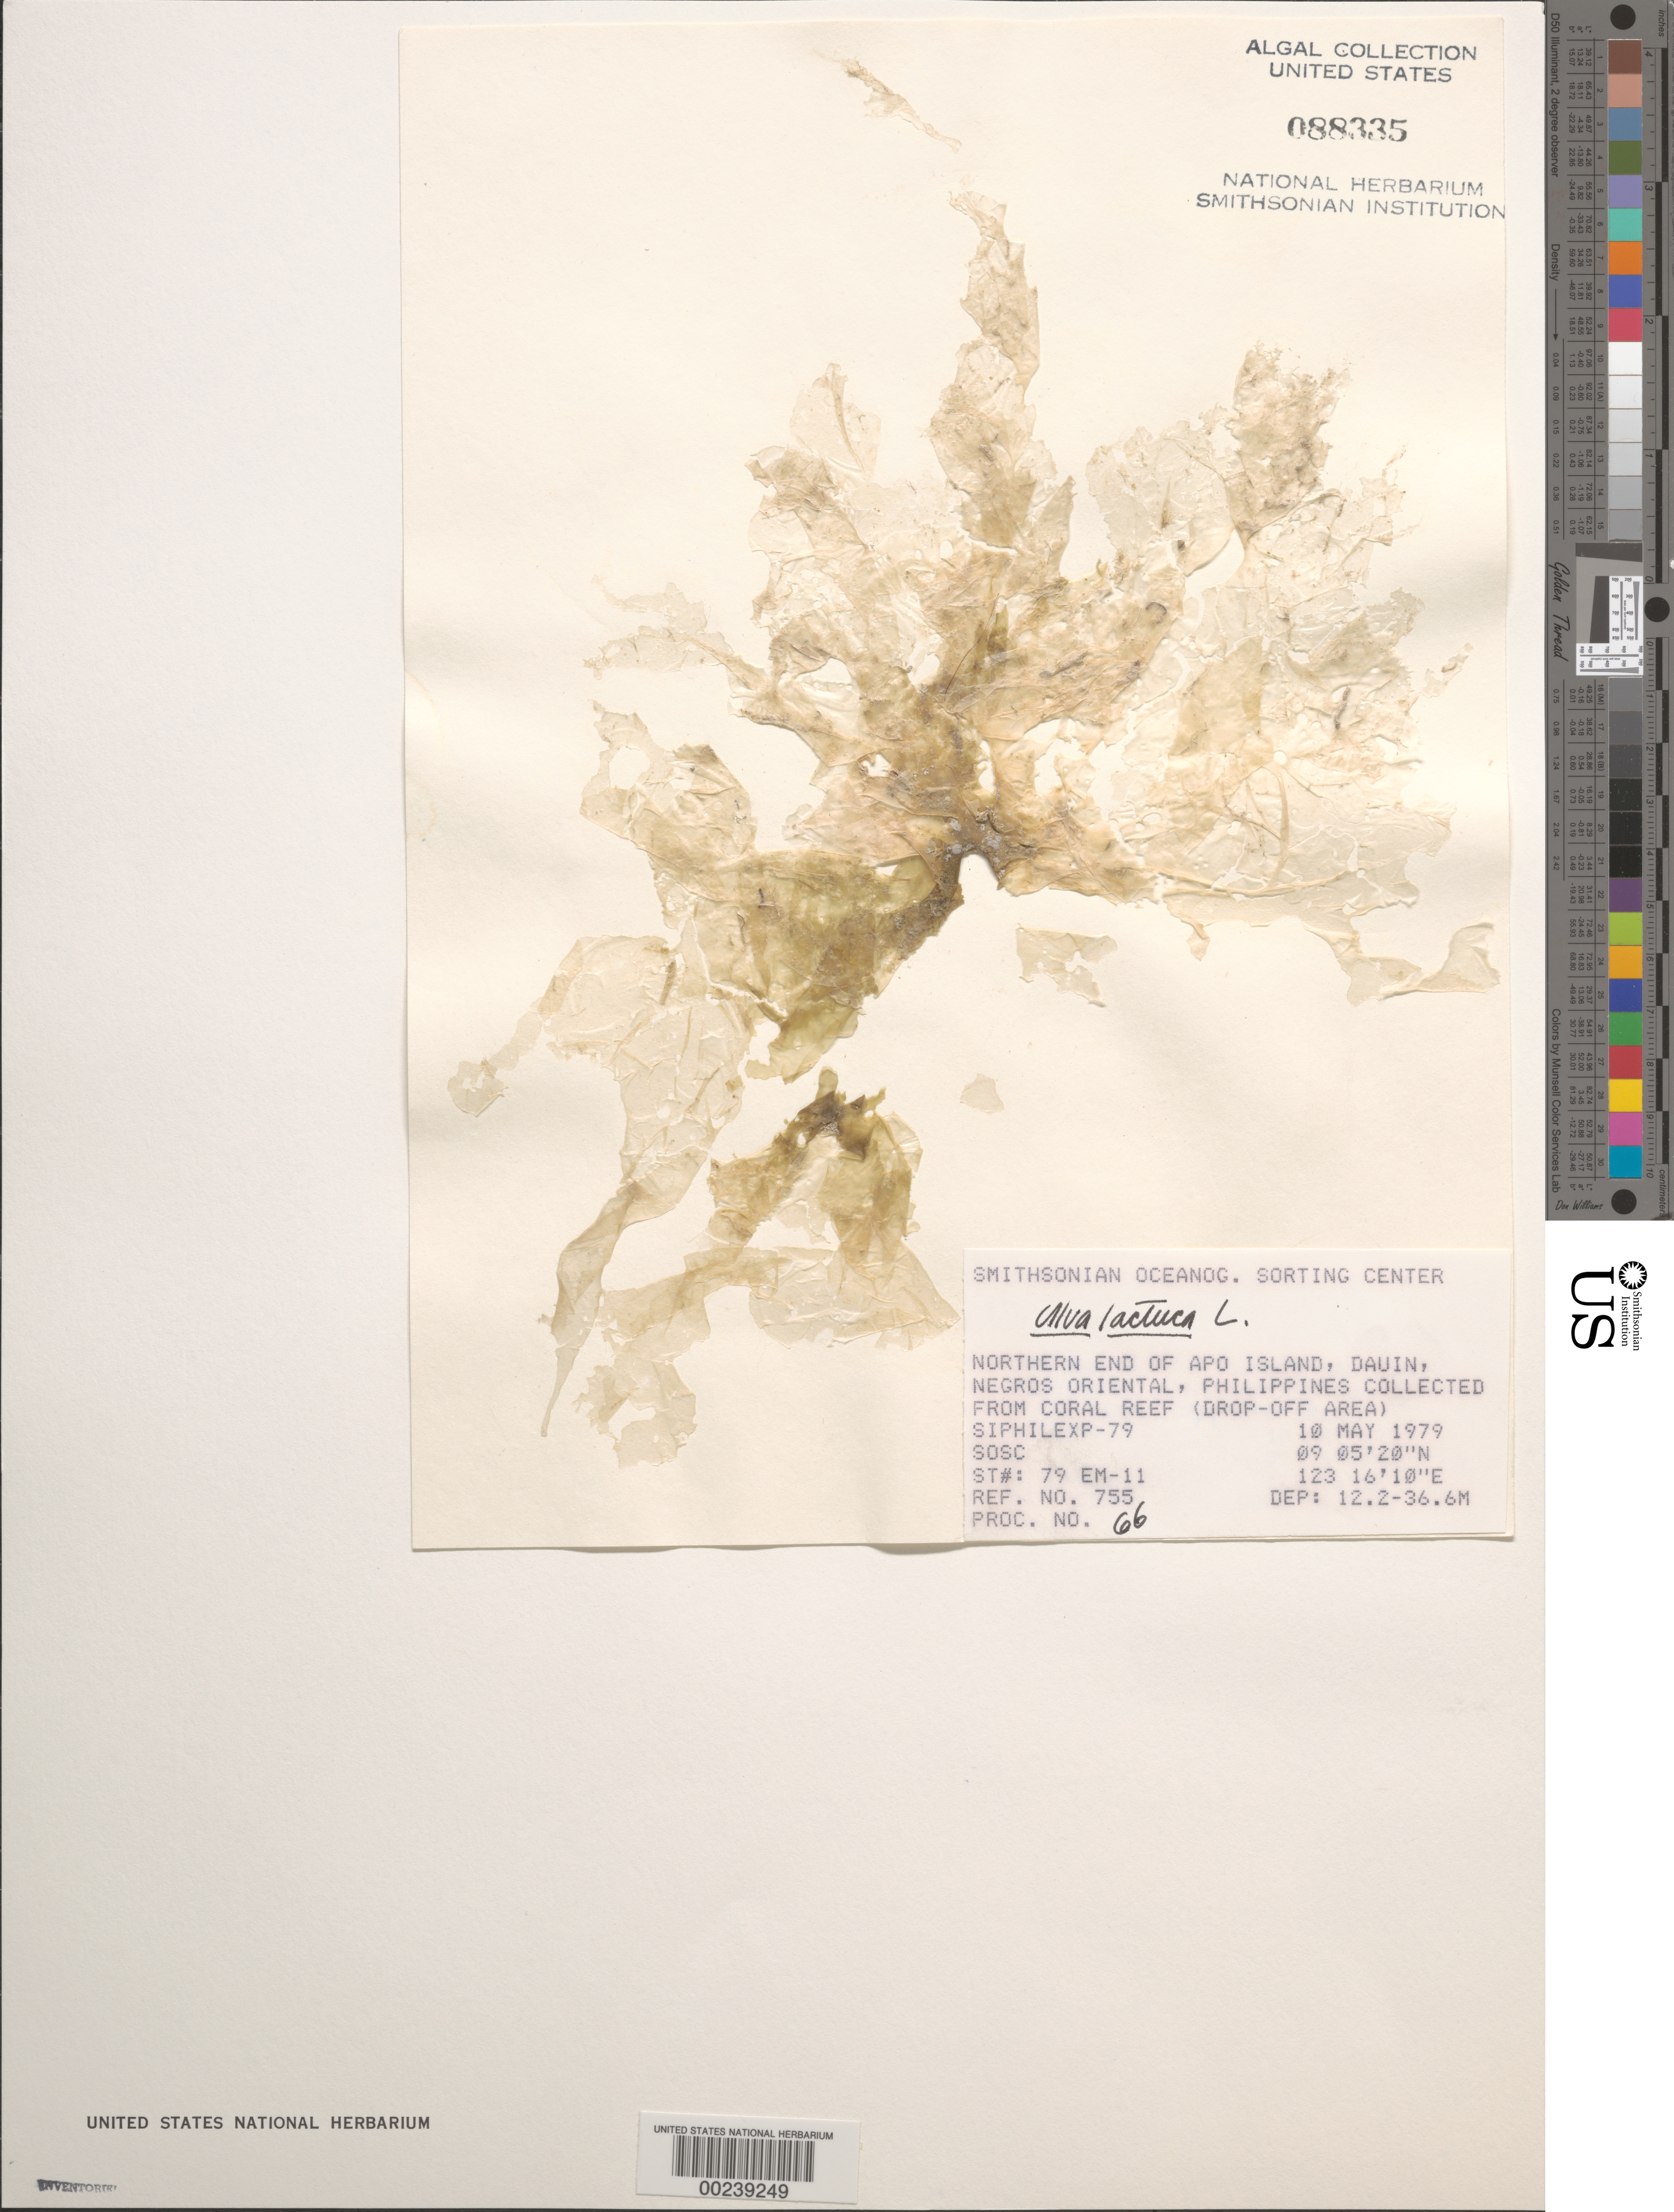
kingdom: Plantae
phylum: Chlorophyta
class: Ulvophyceae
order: Ulvales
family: Ulvaceae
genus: Ulva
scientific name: Ulva lactuca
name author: L.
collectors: SOSC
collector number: Station 79 Em-11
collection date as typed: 10 May 1979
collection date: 1979-05-10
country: Philippines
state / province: Central Visayas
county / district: Negros Oriental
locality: Apo island, dauin, negros oriental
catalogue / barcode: US 88335